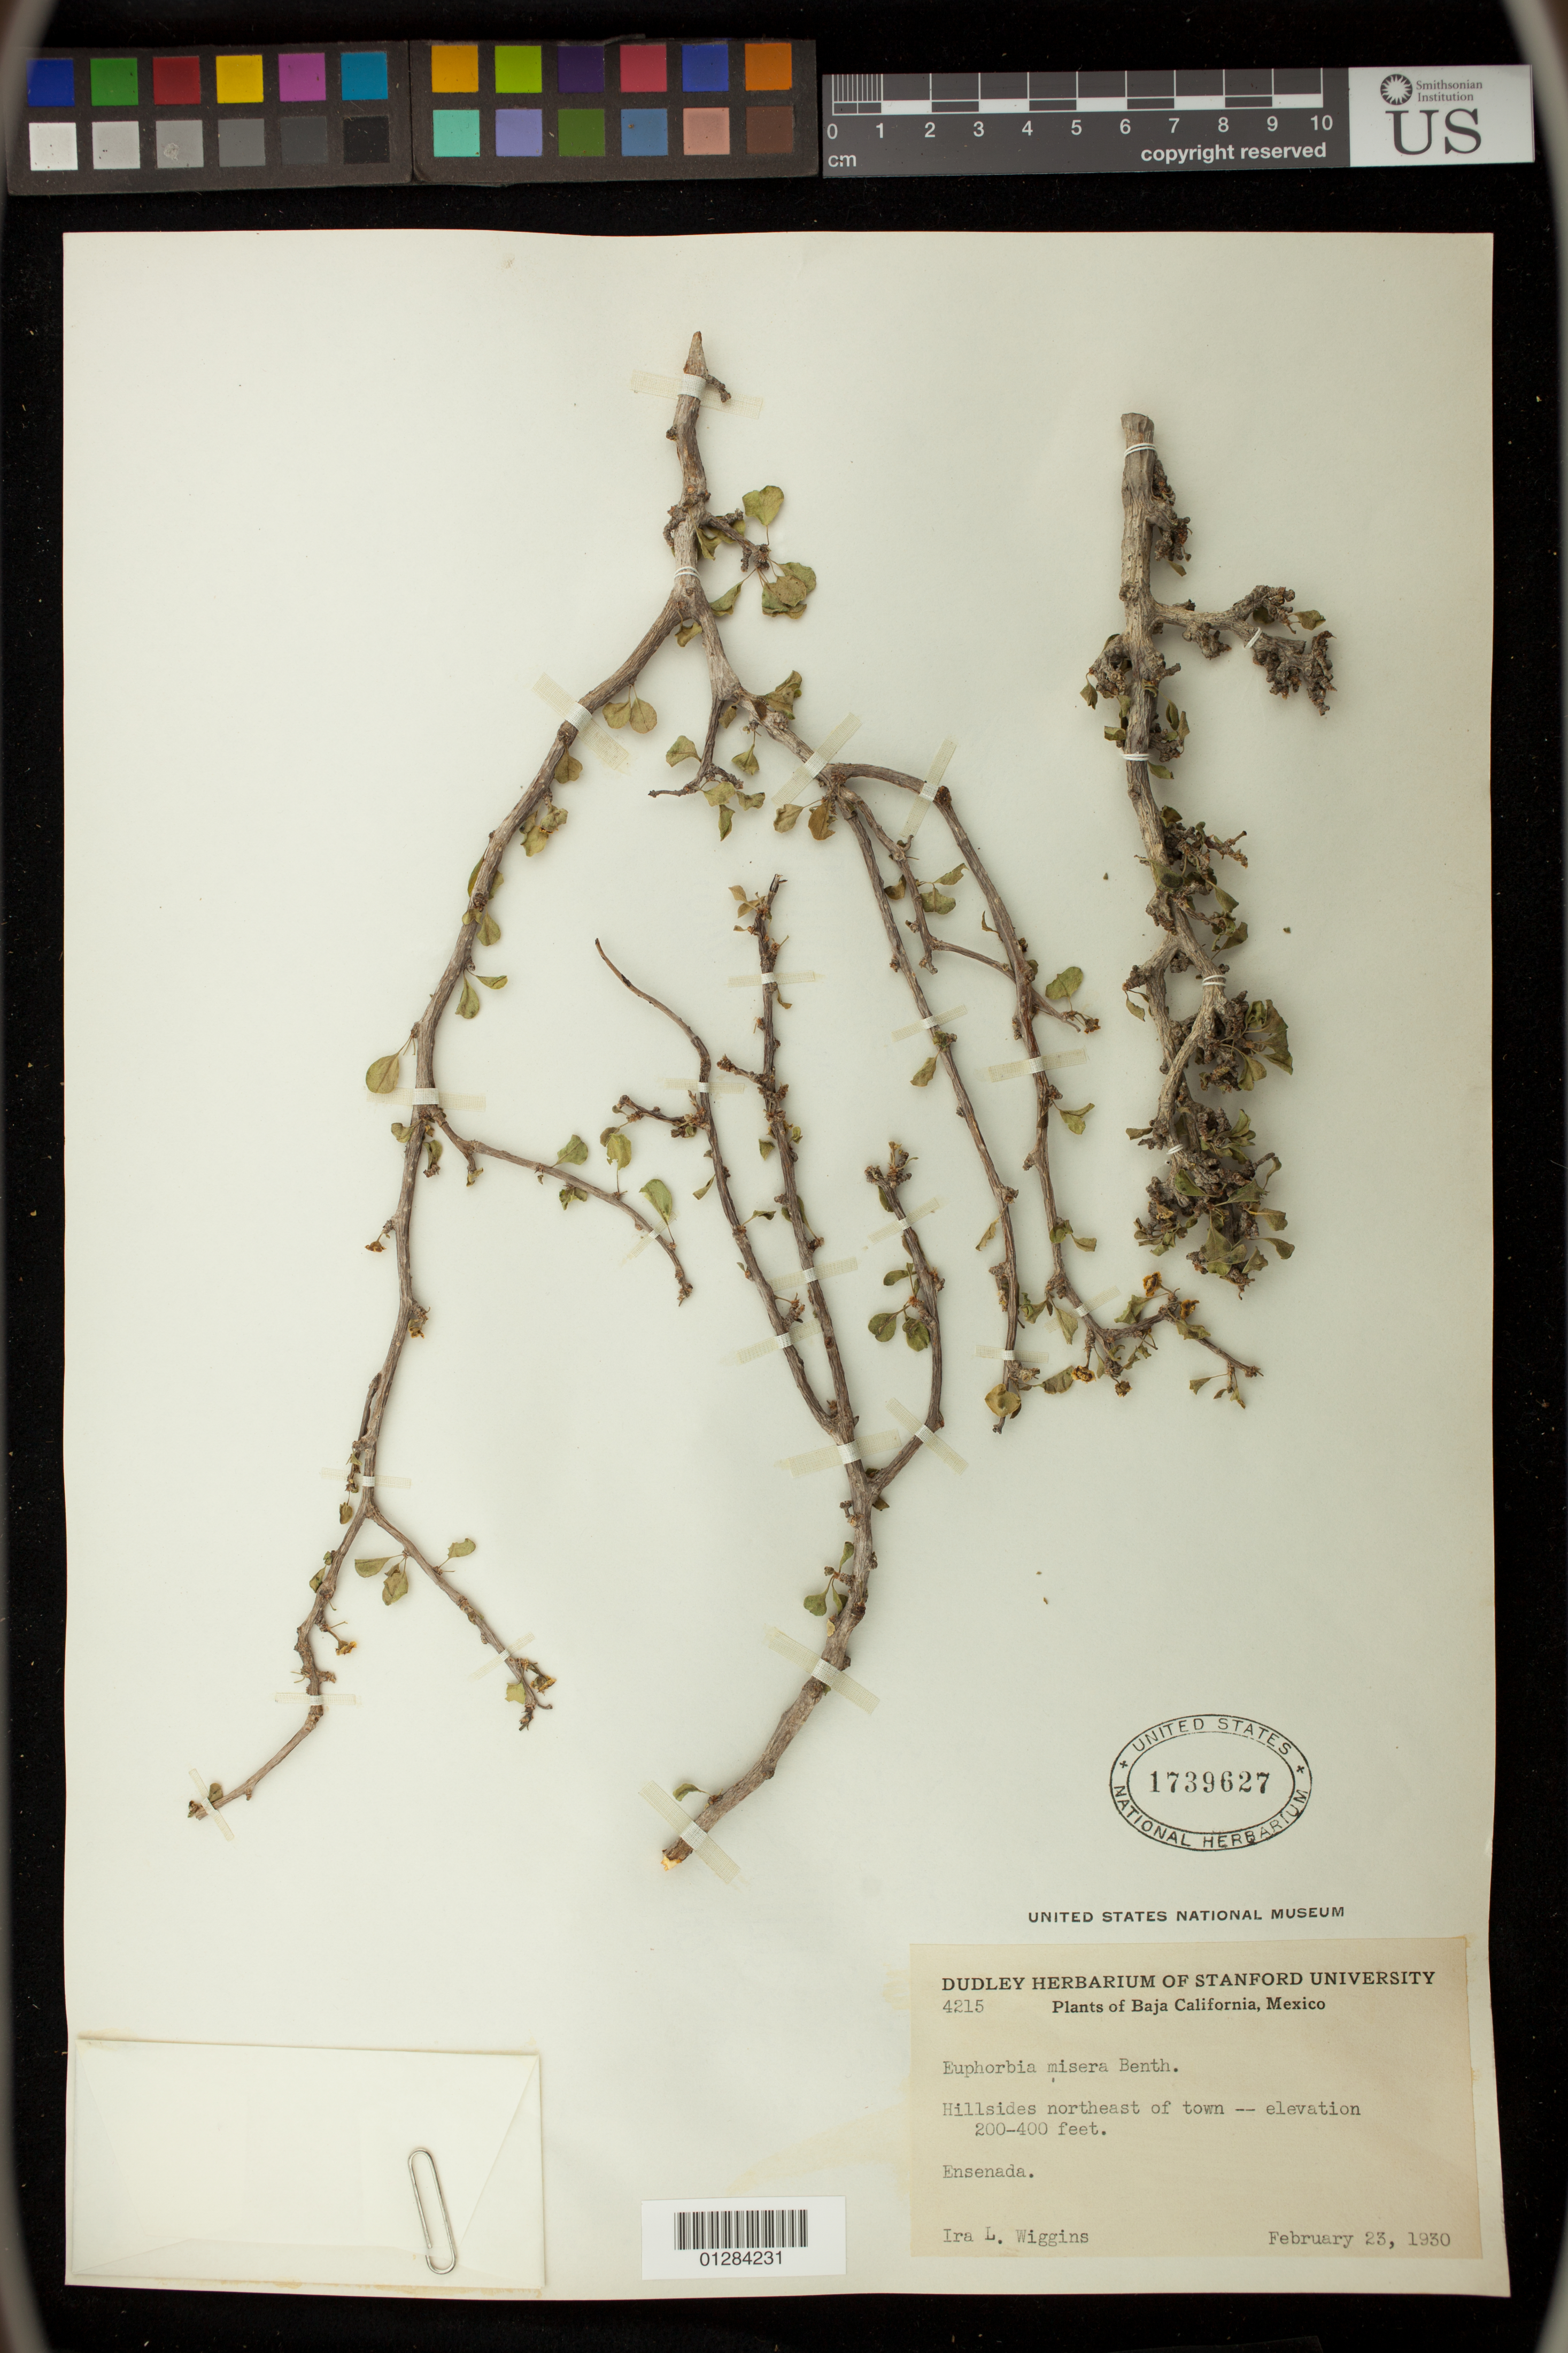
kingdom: Plantae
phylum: Tracheophyta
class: Magnoliopsida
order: Malpighiales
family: Euphorbiaceae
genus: Euphorbia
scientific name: Euphorbia misera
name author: Benth.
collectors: I. L. Wiggins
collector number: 4215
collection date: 1930-02-23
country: Mexico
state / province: Baja California Norte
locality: Ensenada, NE of town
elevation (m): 61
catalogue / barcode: US 1739627